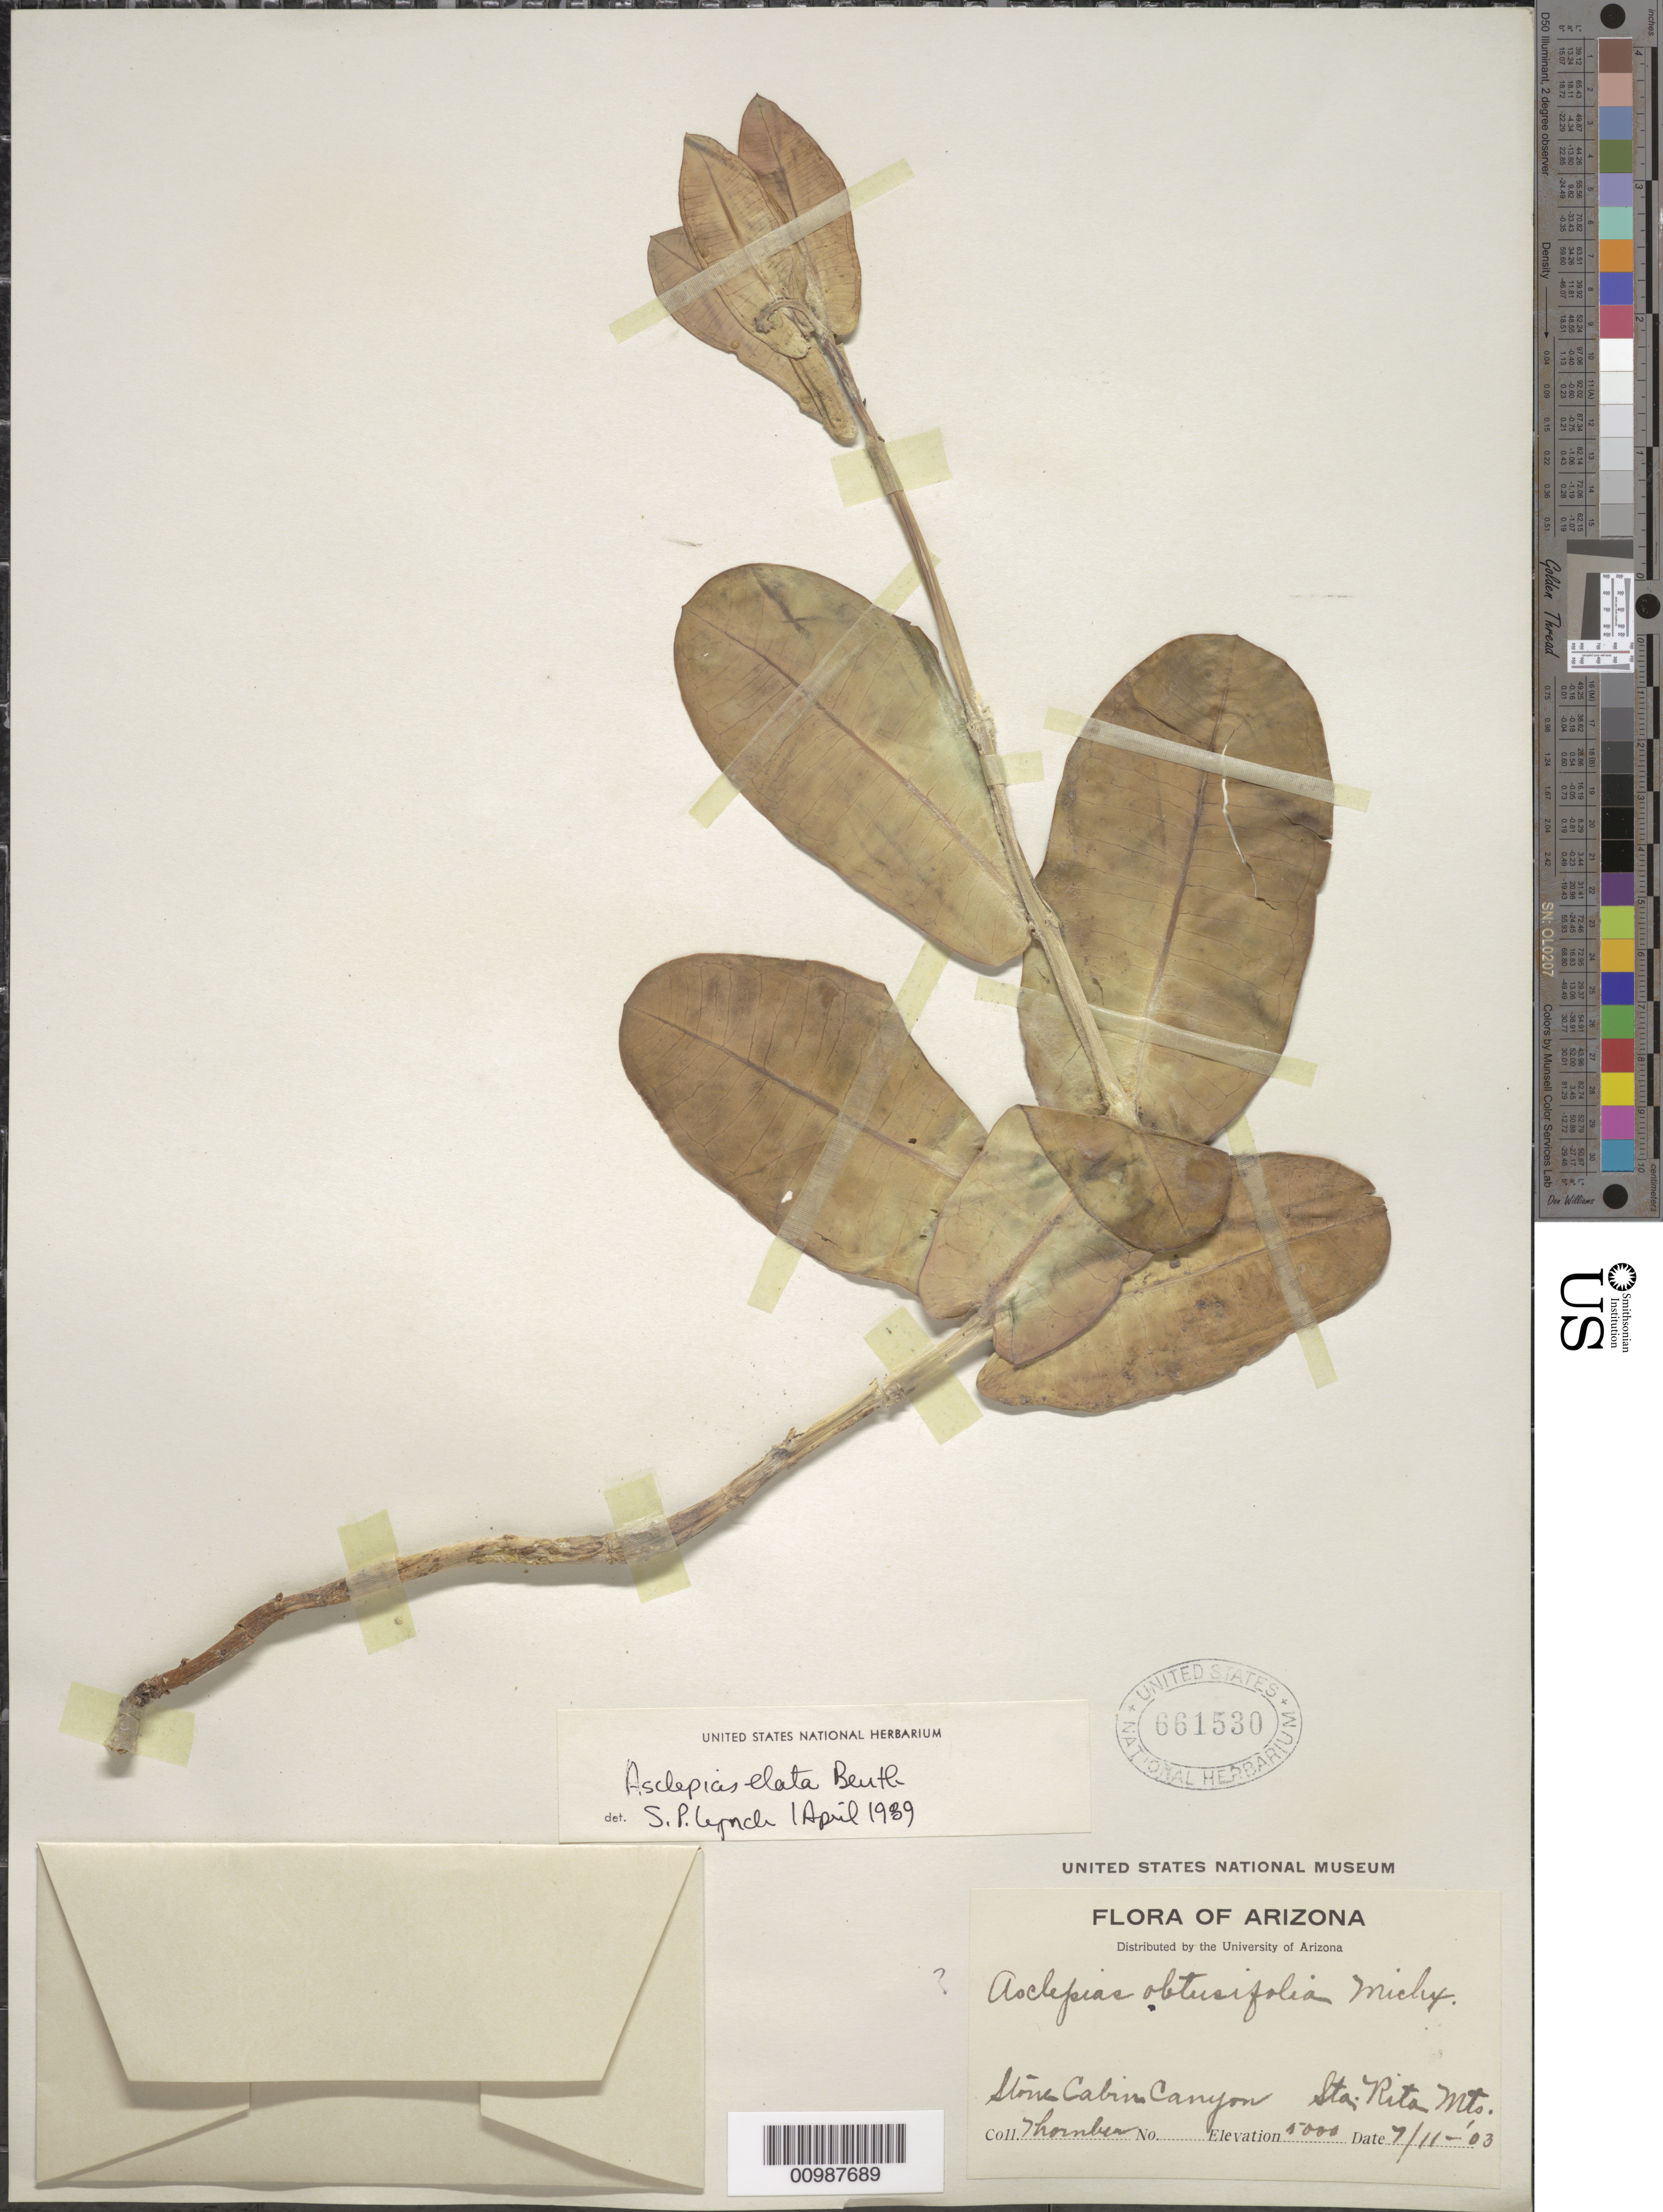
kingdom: Plantae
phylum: Tracheophyta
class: Magnoliopsida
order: Gentianales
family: Apocynaceae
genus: Asclepias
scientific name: Asclepias elata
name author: Benth.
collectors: J. Thornber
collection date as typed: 11 Jul 1903 or 07 Nov 1903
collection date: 1903-07-11/1903-11-07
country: United States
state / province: Arizona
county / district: Santa Cruz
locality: Santa Rita Mountains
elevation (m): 4000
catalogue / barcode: US 661530